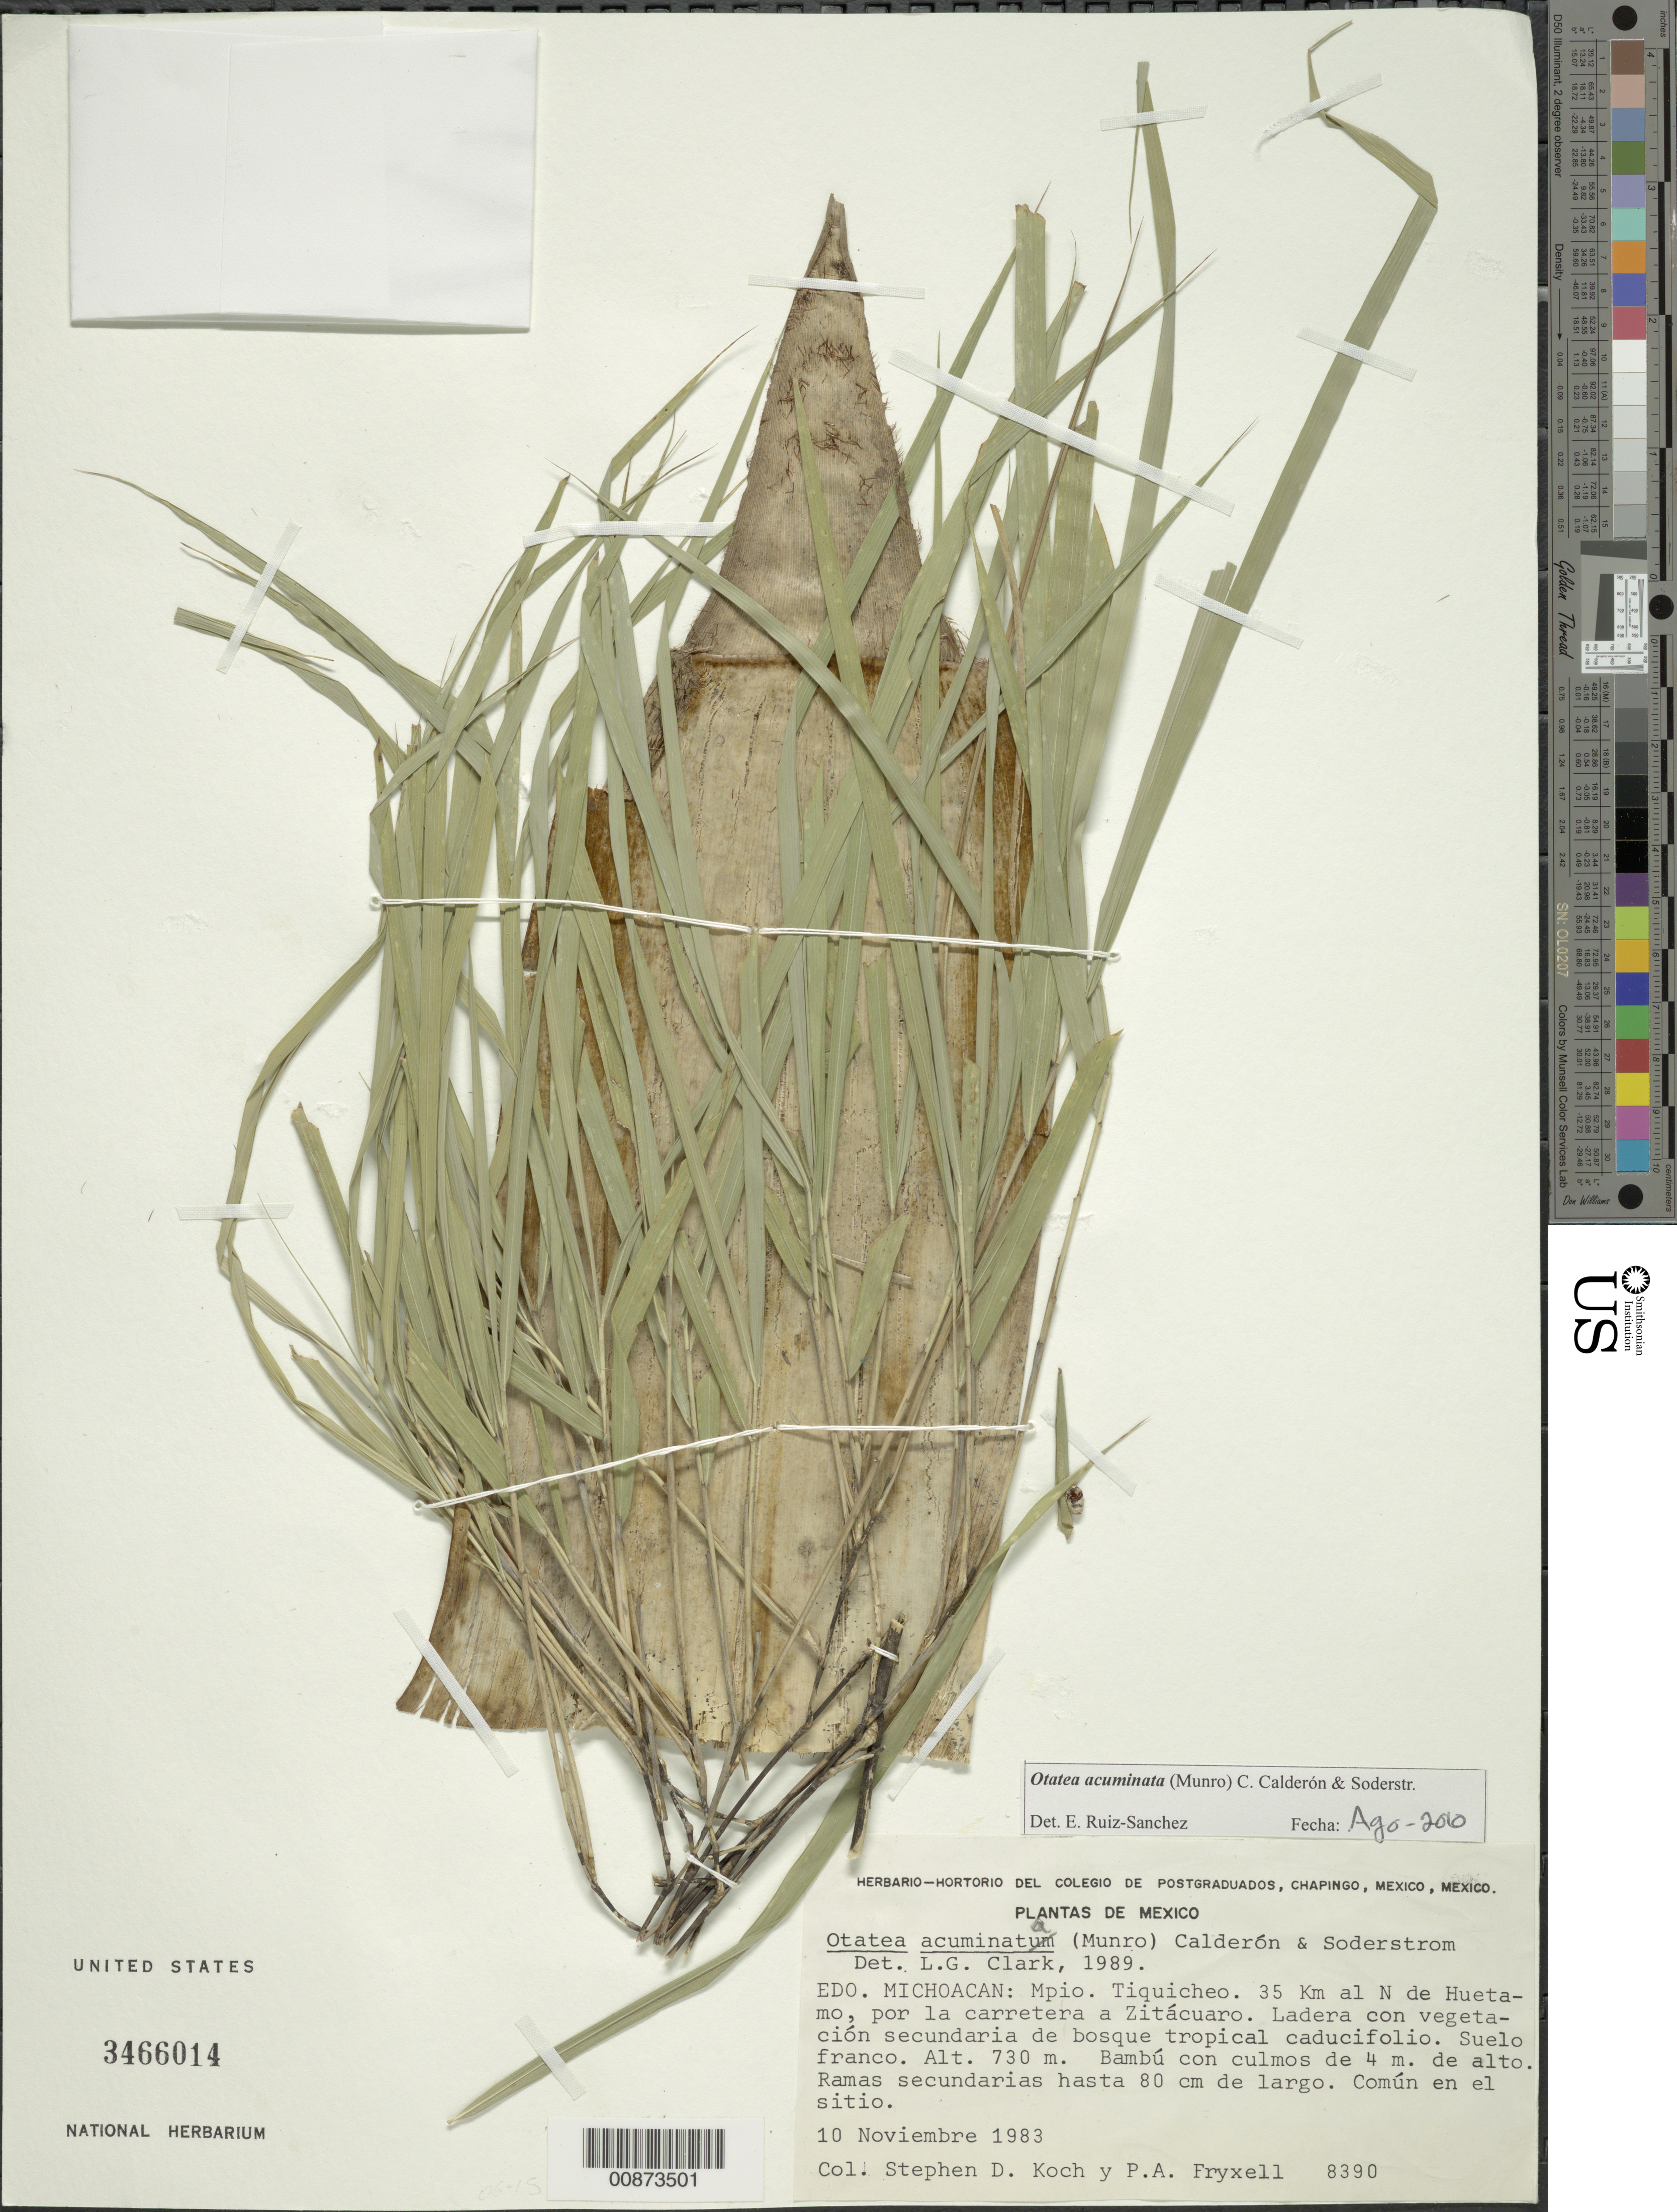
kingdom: Plantae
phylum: Tracheophyta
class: Liliopsida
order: Poales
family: Poaceae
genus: Otatea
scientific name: Otatea acuminata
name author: (Munro) C. E. Calderón & Soderstr.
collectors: S. D. Koch & P. A. Fryxell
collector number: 8390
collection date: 1983-11-10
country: Mexico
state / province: Michoacán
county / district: Tiquicheo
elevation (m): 730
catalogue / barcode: US 3466014